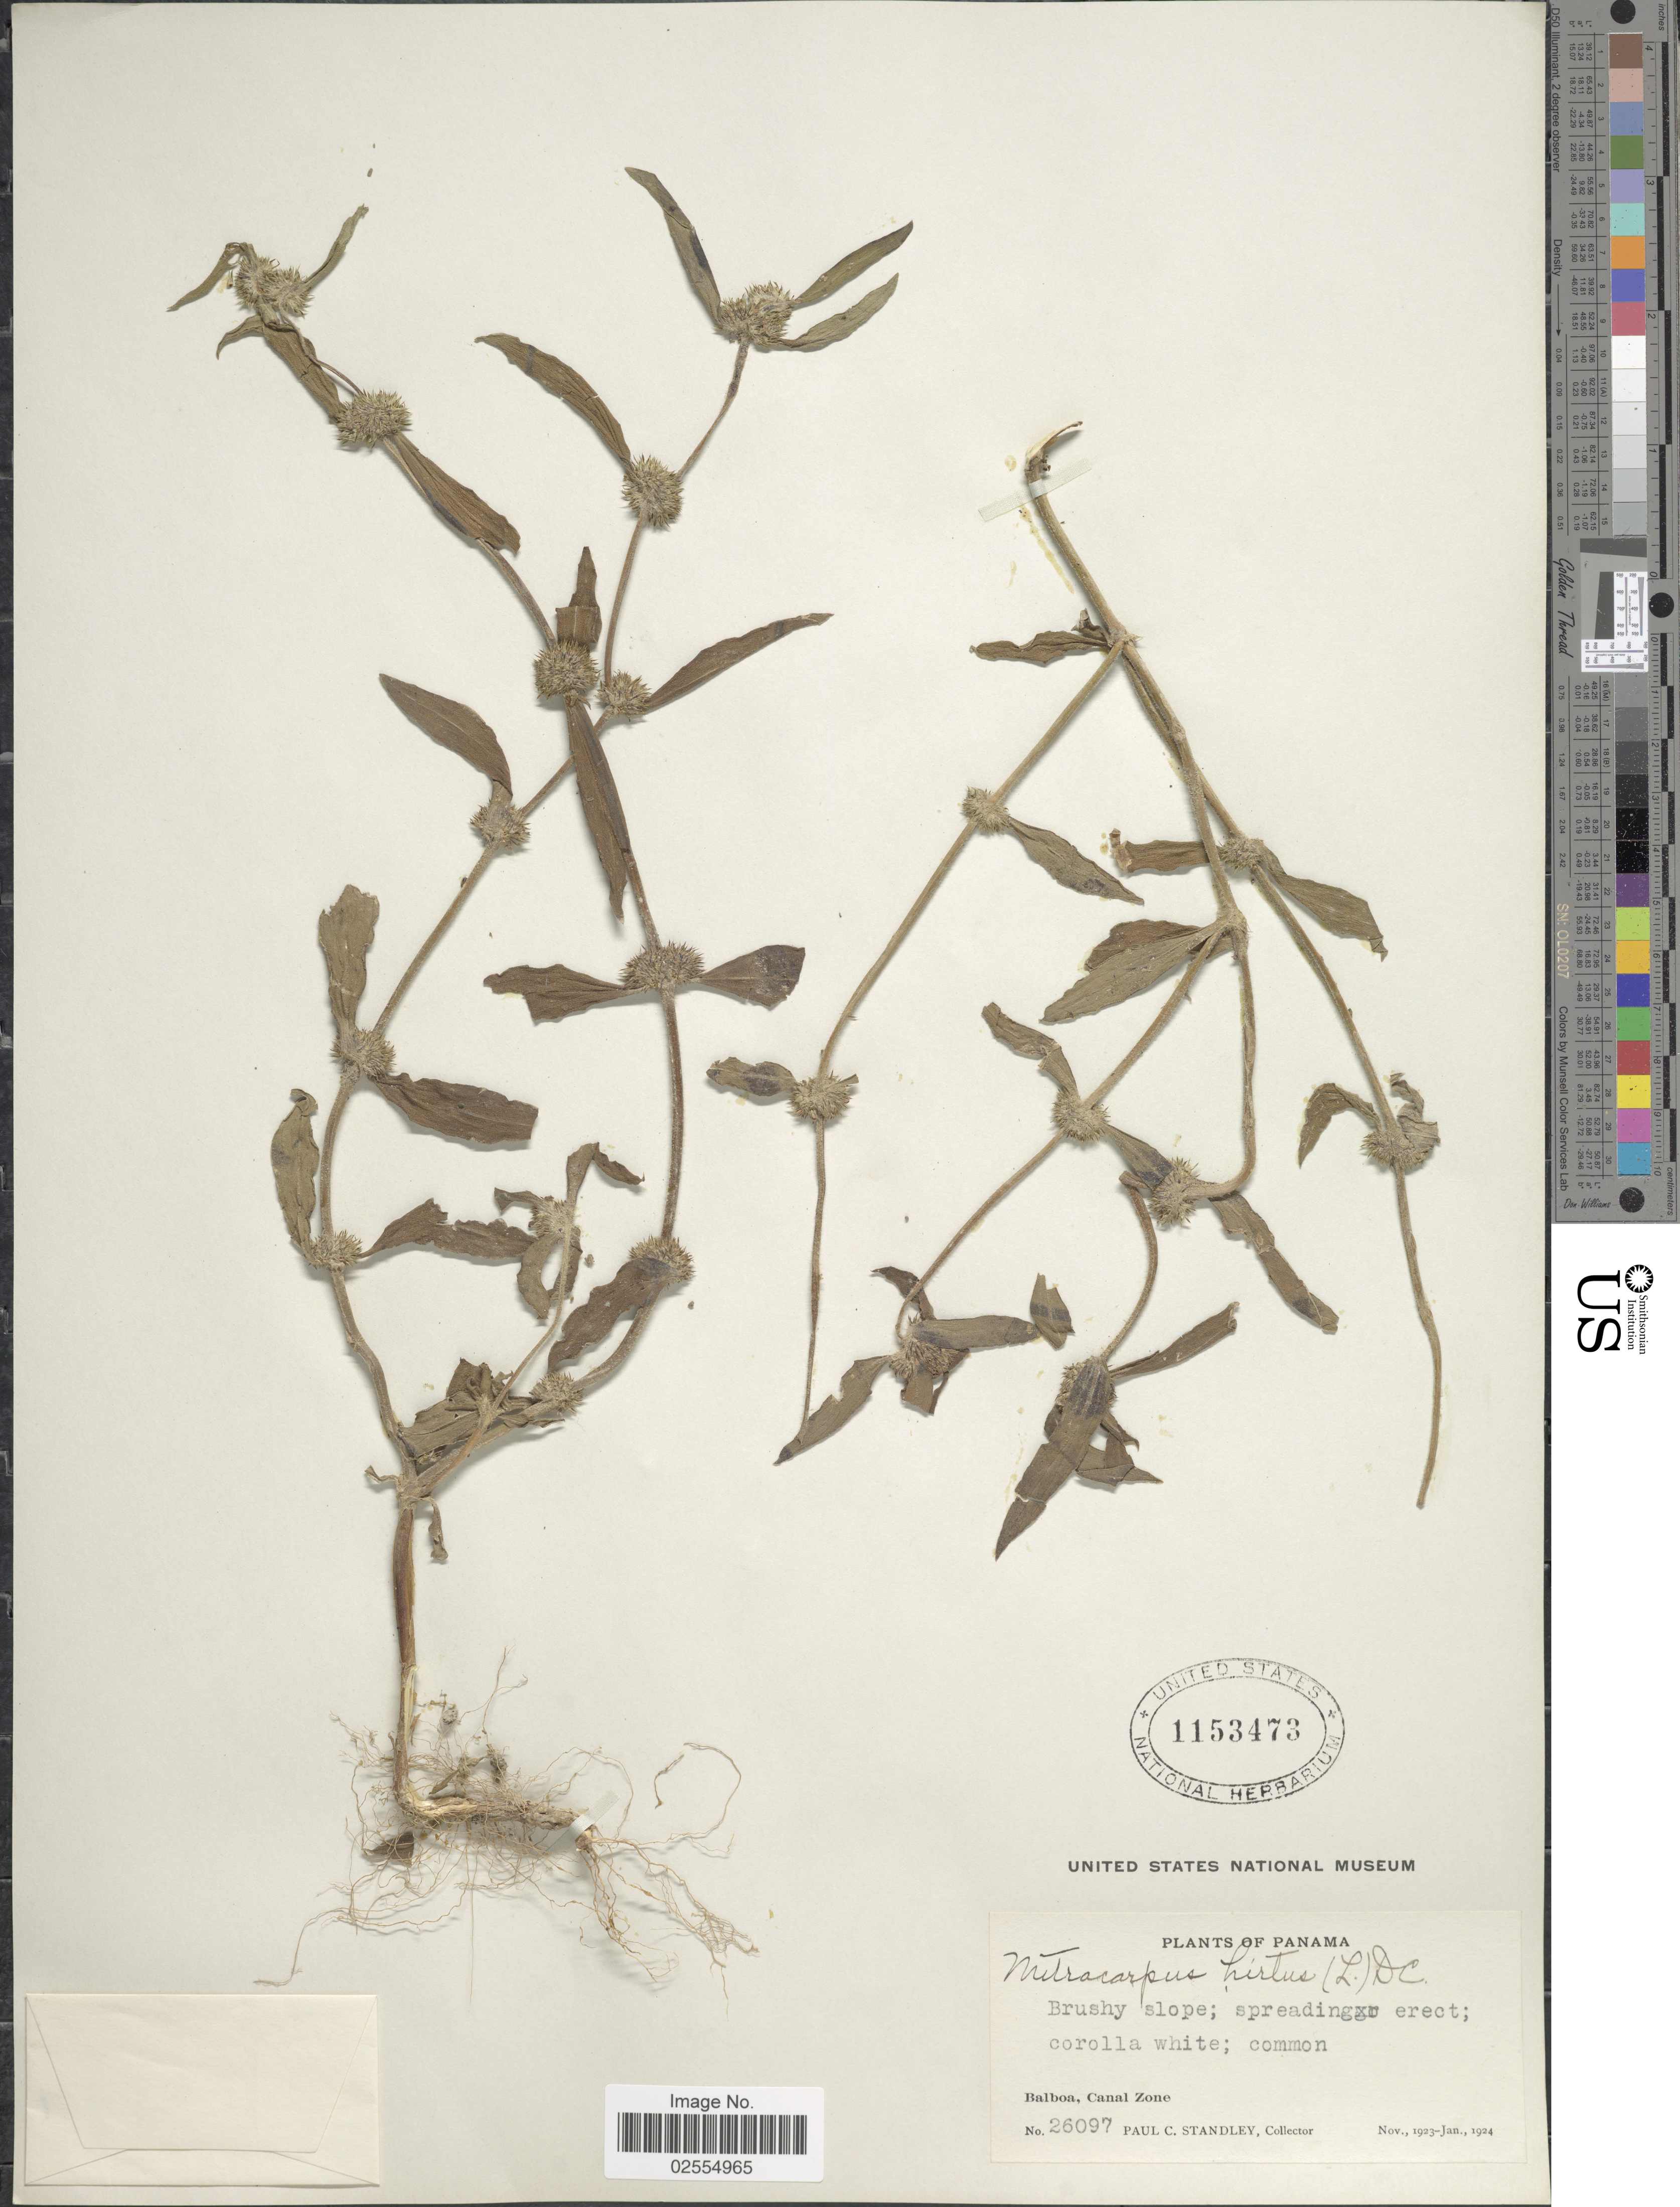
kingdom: Plantae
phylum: Tracheophyta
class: Magnoliopsida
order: Gentianales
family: Rubiaceae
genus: Mitracarpus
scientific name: Mitracarpus hirtus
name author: (L.) DC.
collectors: P. C. Standley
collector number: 26097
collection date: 1923-11/1924-01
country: Panama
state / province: Colón / Panamá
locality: Balboa, Canal Zone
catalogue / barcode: US 1153473